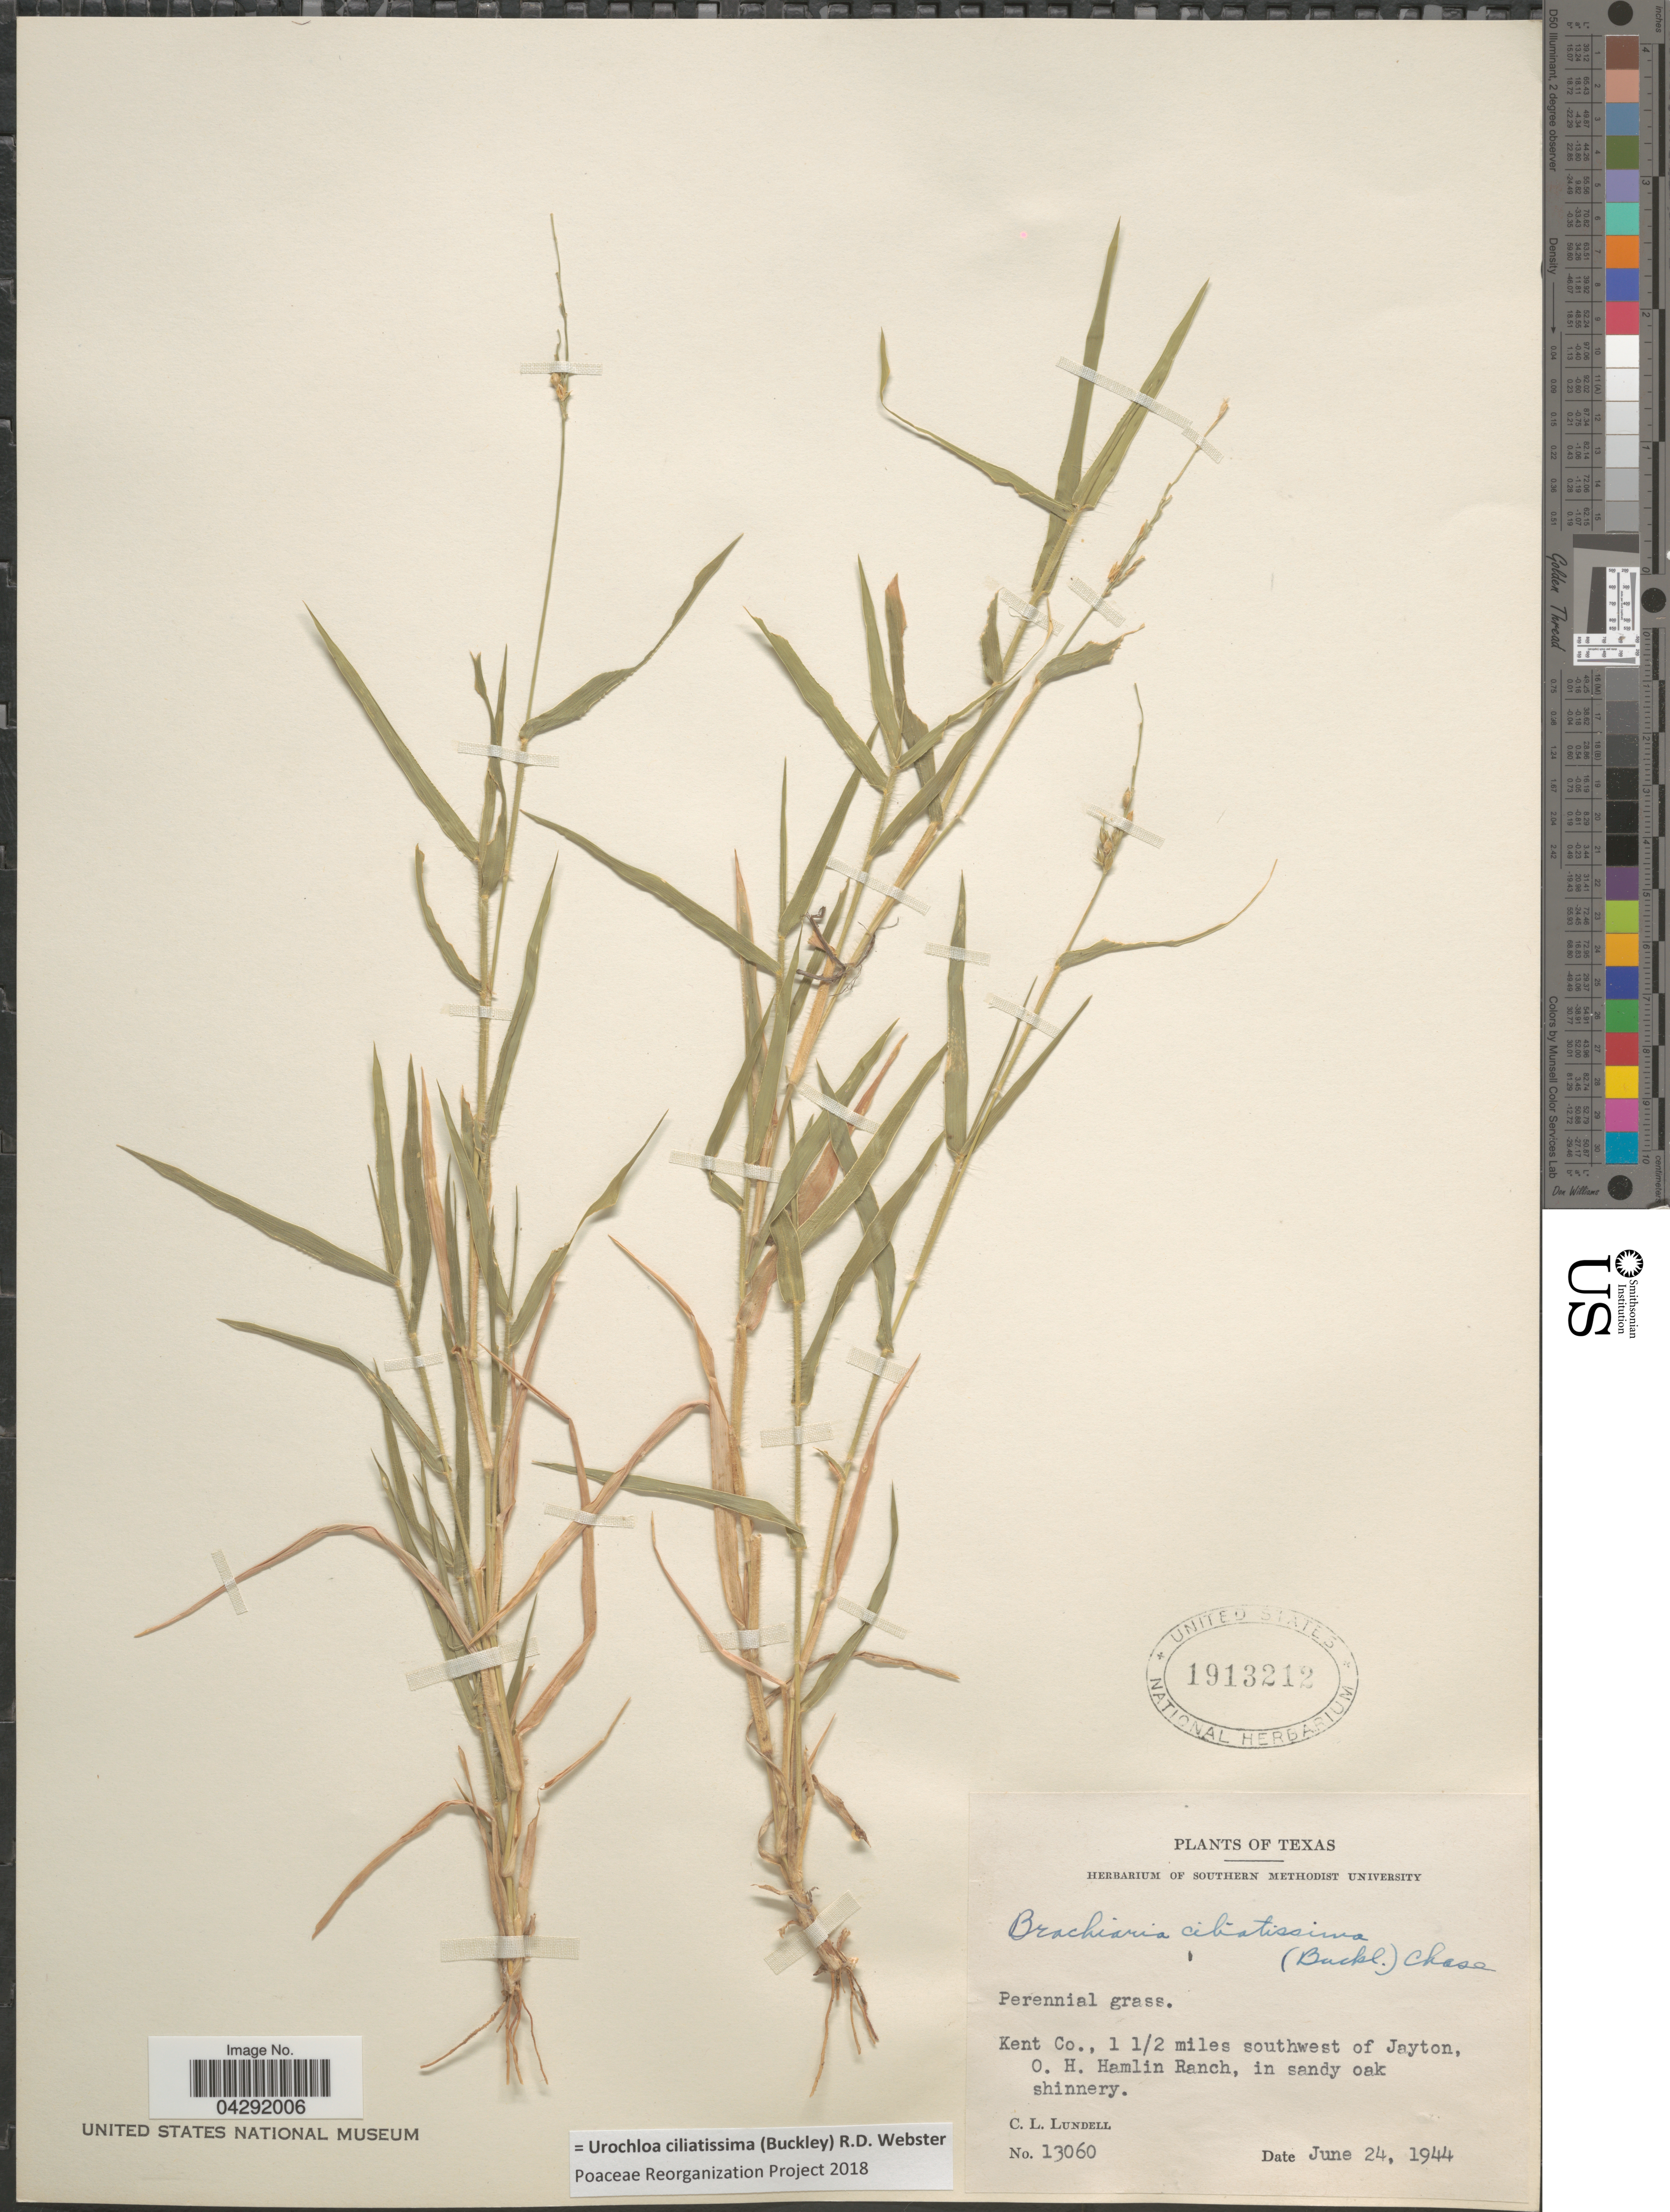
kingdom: Plantae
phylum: Tracheophyta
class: Liliopsida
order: Poales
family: Poaceae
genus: Urochloa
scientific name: Urochloa ciliatissima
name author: (Buckley) R.D. Webster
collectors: C. L. Lundell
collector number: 13060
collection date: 1944-06-24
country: United States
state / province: Texas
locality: Kent Co., 1 ½ miles southwest of Jayton, O. H. Hamlin Ranch, in sandy oak shinnery.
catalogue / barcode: US 1913212